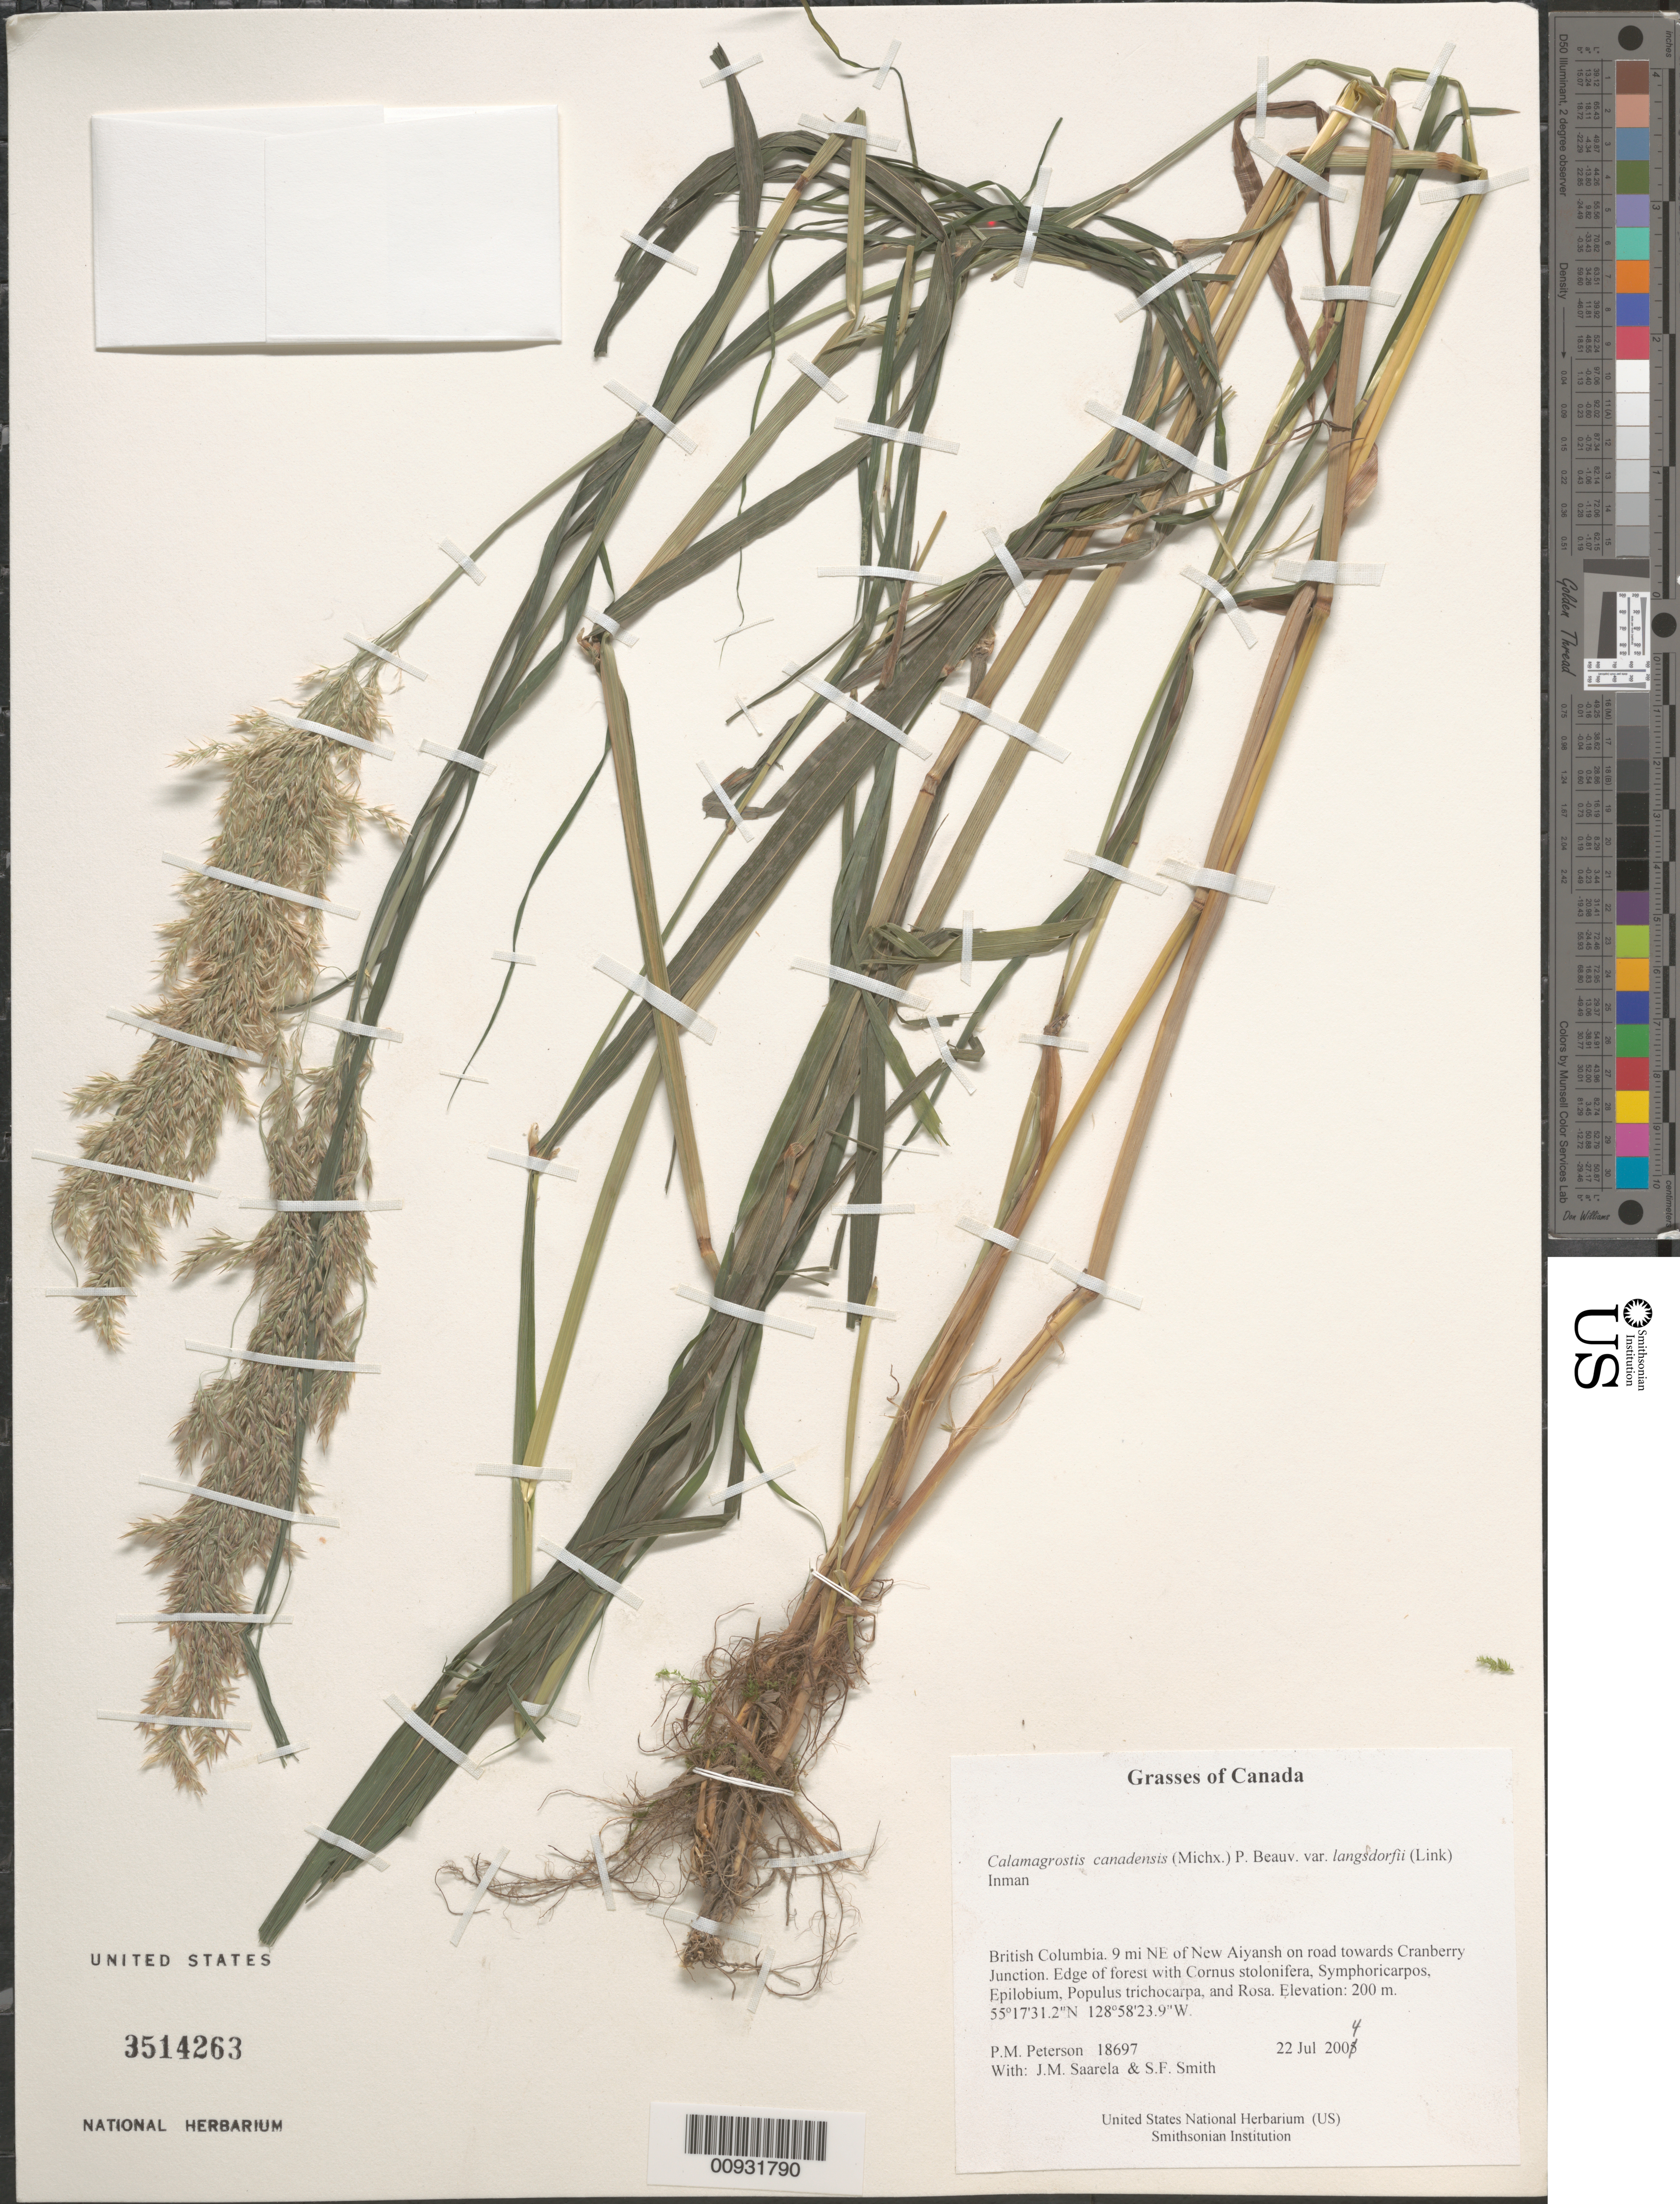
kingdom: Plantae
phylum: Tracheophyta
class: Liliopsida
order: Poales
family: Poaceae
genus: Calamagrostis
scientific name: Calamagrostis canadensis var. langsdorffii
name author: (Link) Inman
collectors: P. M. Peterson, J. Saarela & S.F. Smith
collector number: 18697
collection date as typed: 22 Jul 2004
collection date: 2004-07-22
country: Canada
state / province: British Columbia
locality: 9 mi NE of New Aiyansh on road towards Cranberry Junction. Edge of forest with Cornus stolonifera, Symphoricarpos, Epilobium, Populus trichocarpa, and Rosa.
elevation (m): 200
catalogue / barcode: US 3514263